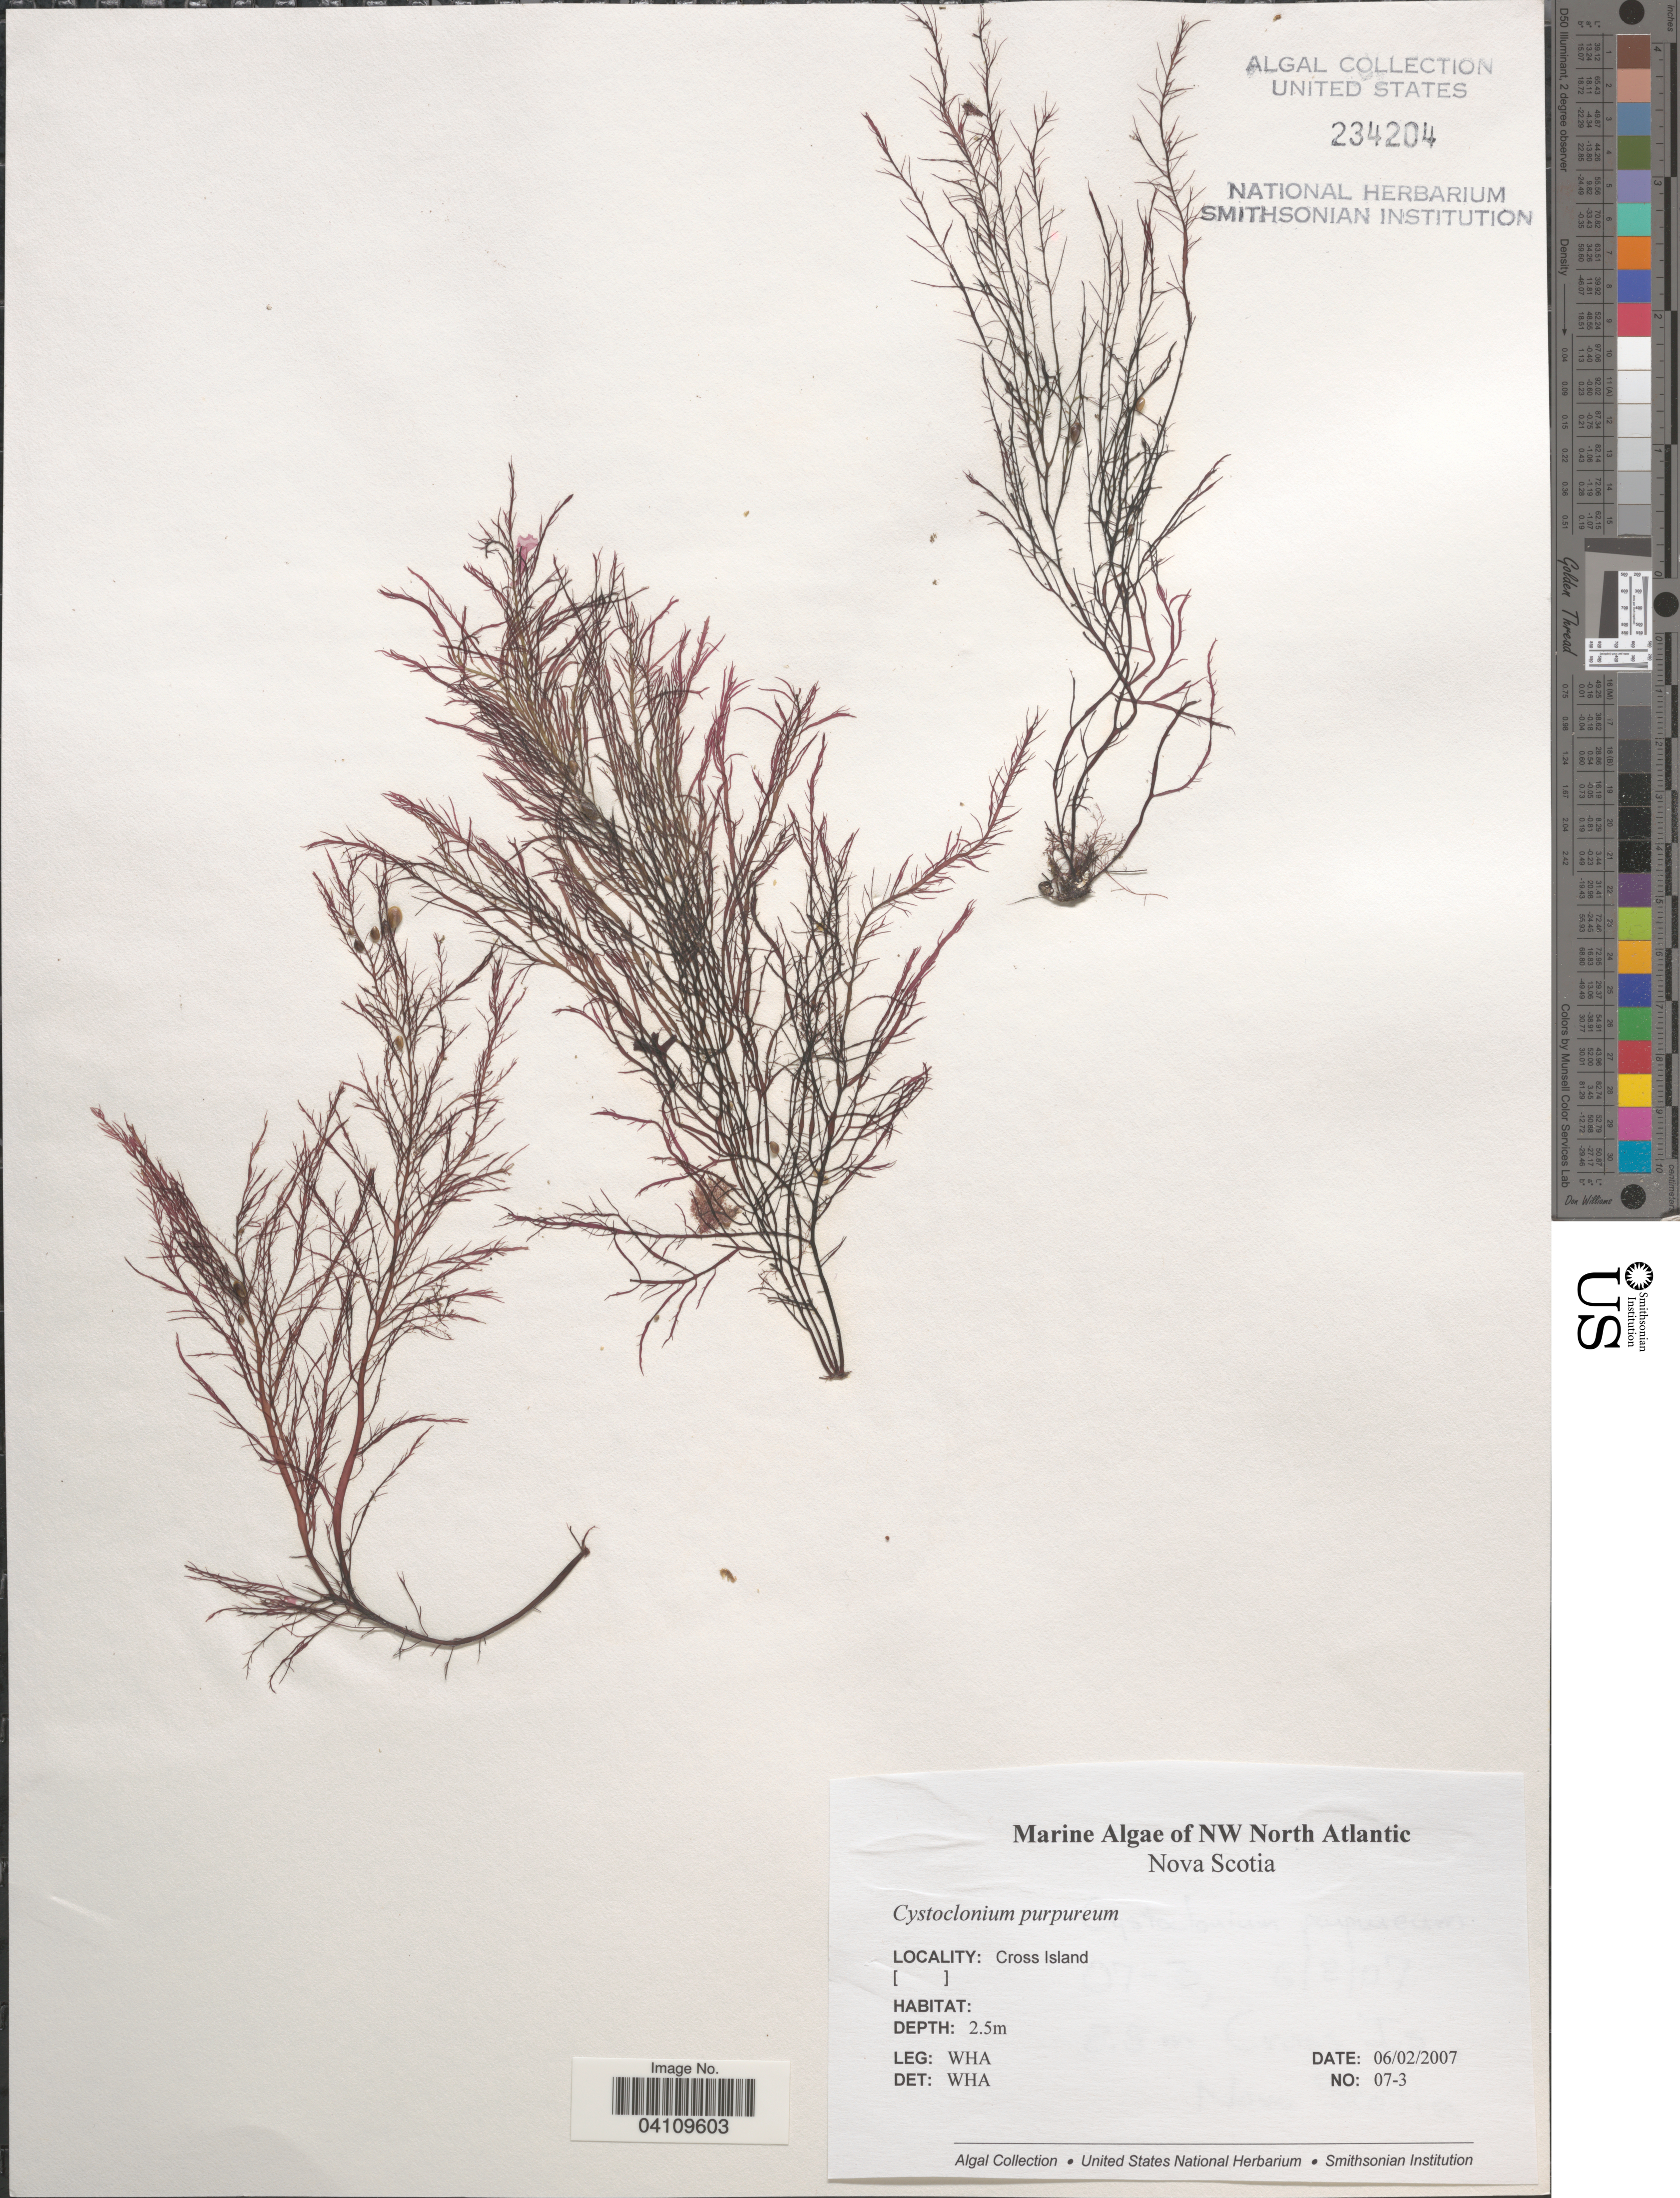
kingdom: Plantae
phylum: Rhodophyta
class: Florideophyceae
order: Gigartinales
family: Cystocloniaceae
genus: Cystoclonium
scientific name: Cystoclonium purpureum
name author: (Huds.) Batters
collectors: W. H. Adey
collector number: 07-3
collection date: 2007-02-06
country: Canada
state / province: Nova Scotia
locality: NW North Atlantic. Cross Island.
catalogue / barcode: US 234204